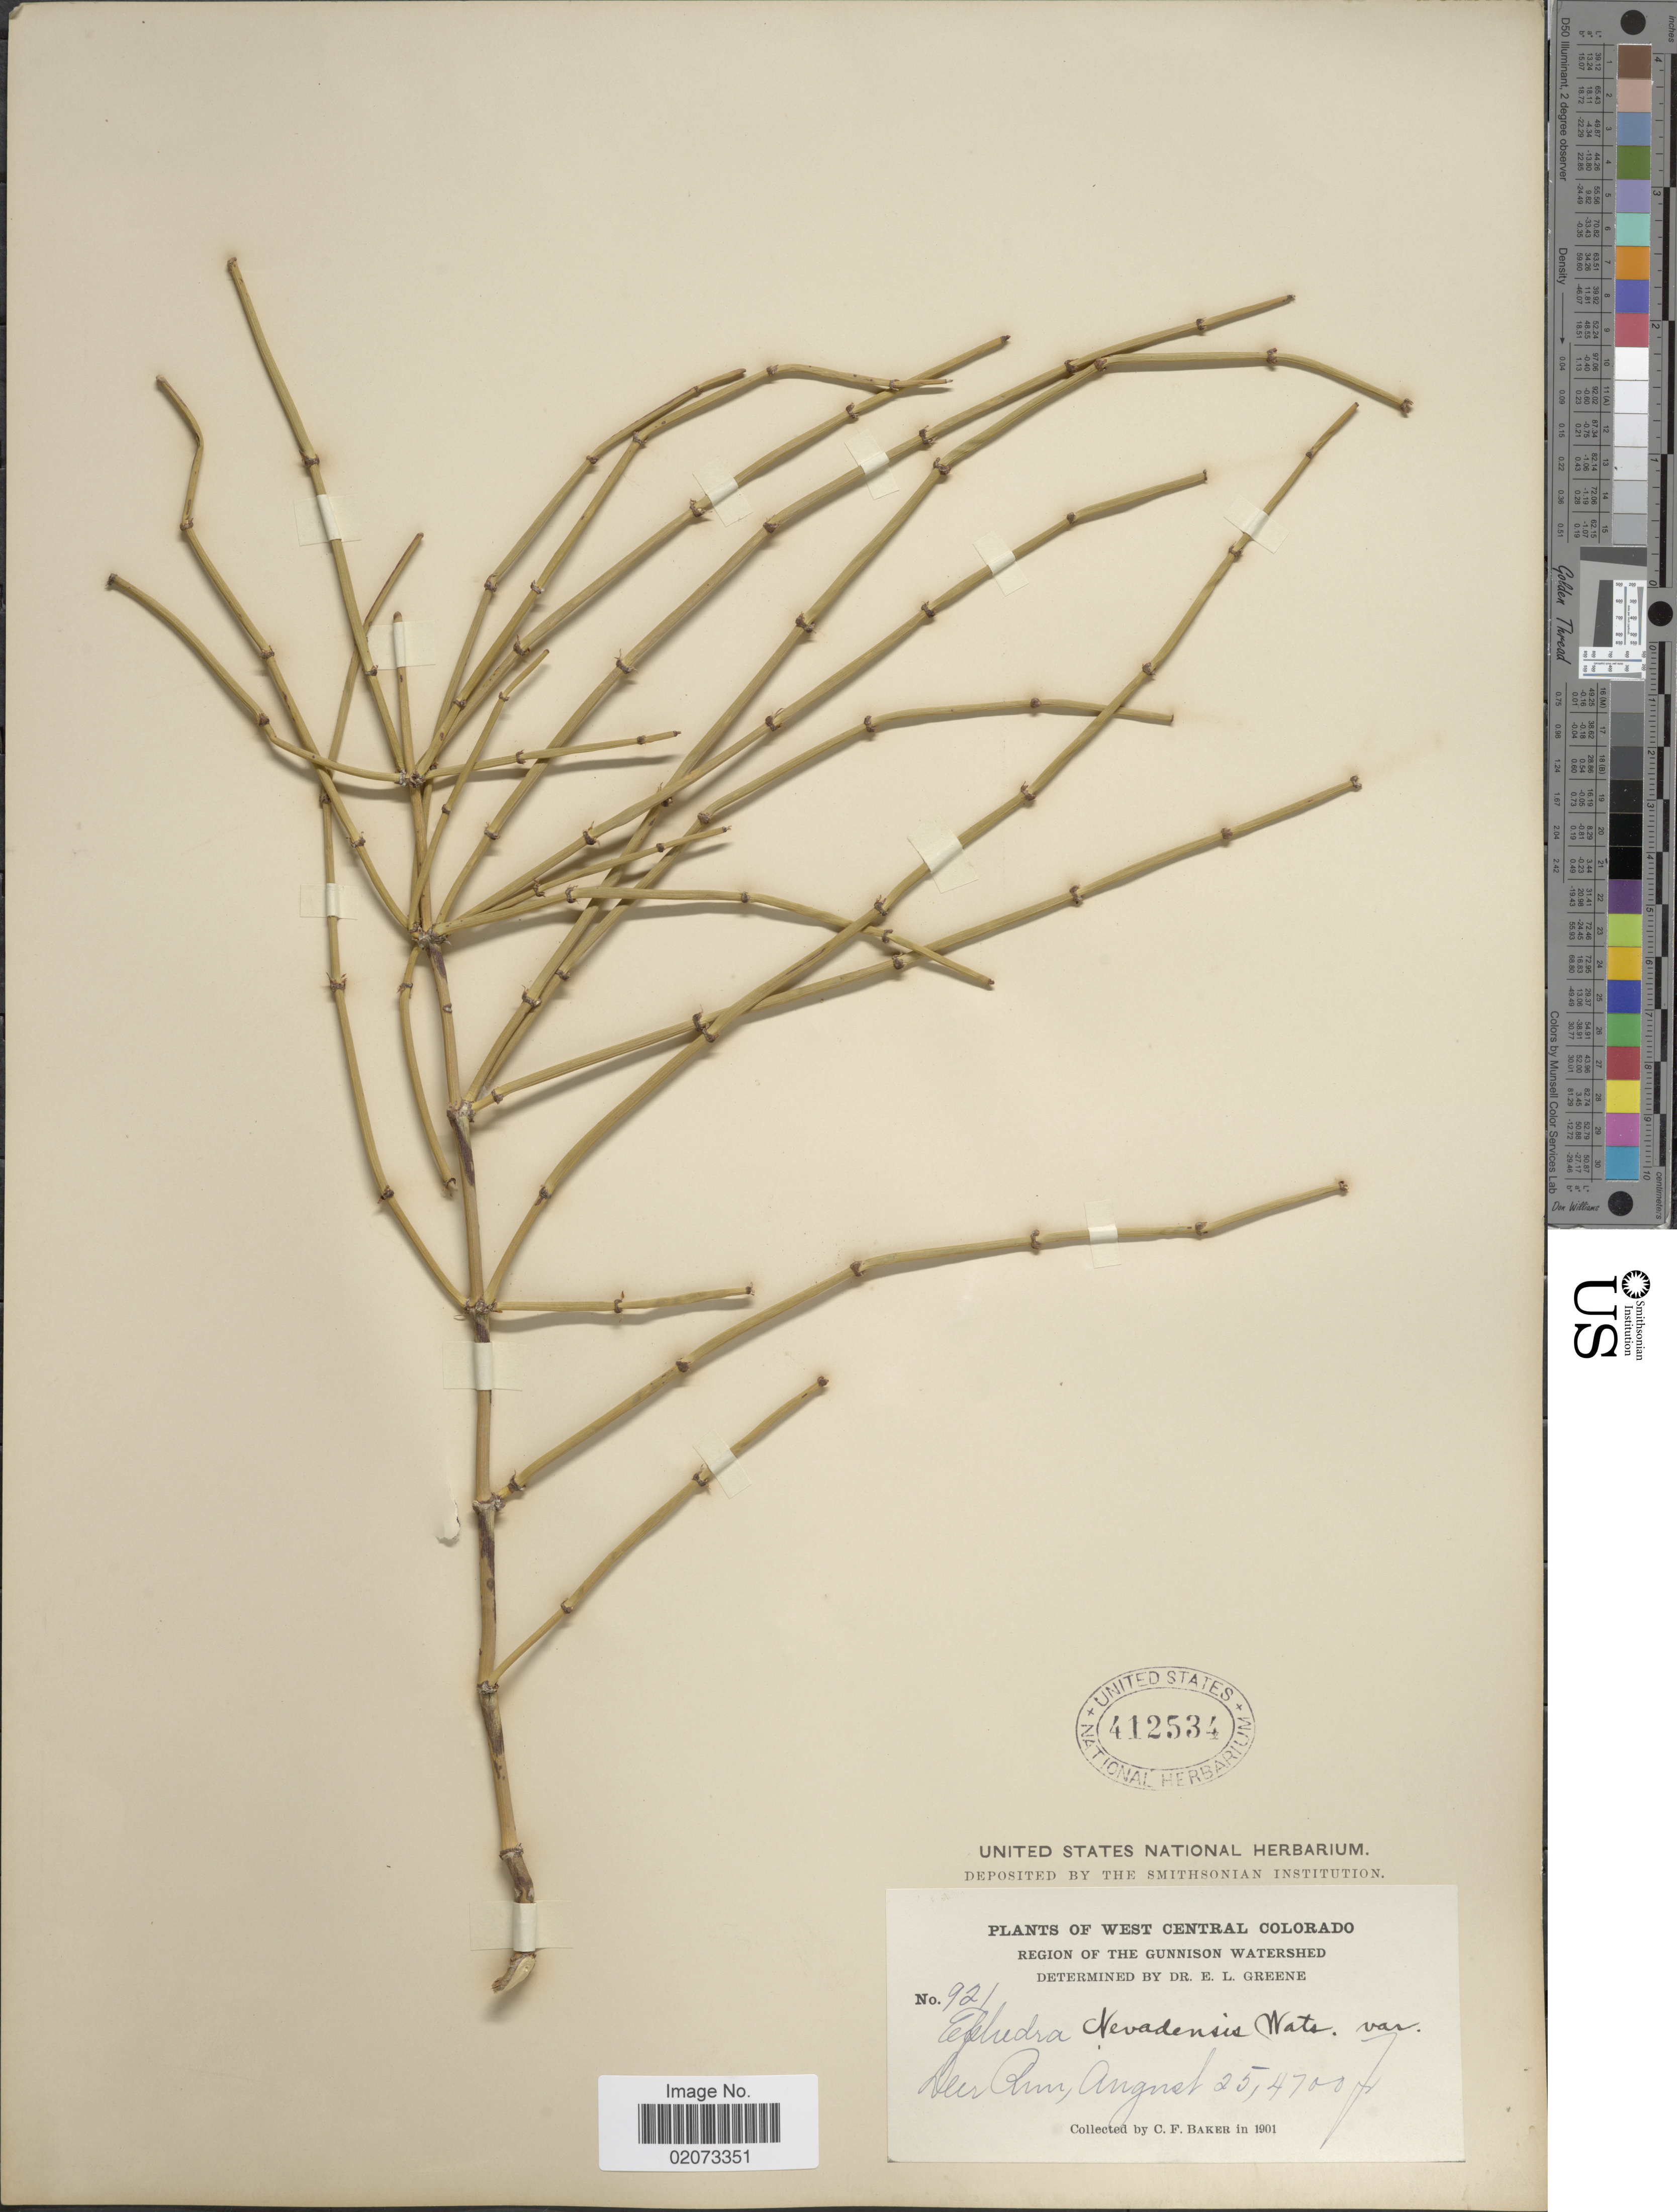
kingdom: Plantae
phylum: Tracheophyta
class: Gnetopsida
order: Ephedrales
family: Ephedraceae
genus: Ephedra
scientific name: Ephedra nevadensis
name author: S. Watson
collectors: C. F. Baker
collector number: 921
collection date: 1901-08-25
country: United States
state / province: Colorado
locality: West Central Colorado, Region of the Gunnison Watershed. Deer Run.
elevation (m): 1433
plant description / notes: Corrected "Deer Ann" to "Deer Run".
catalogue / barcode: US 412534